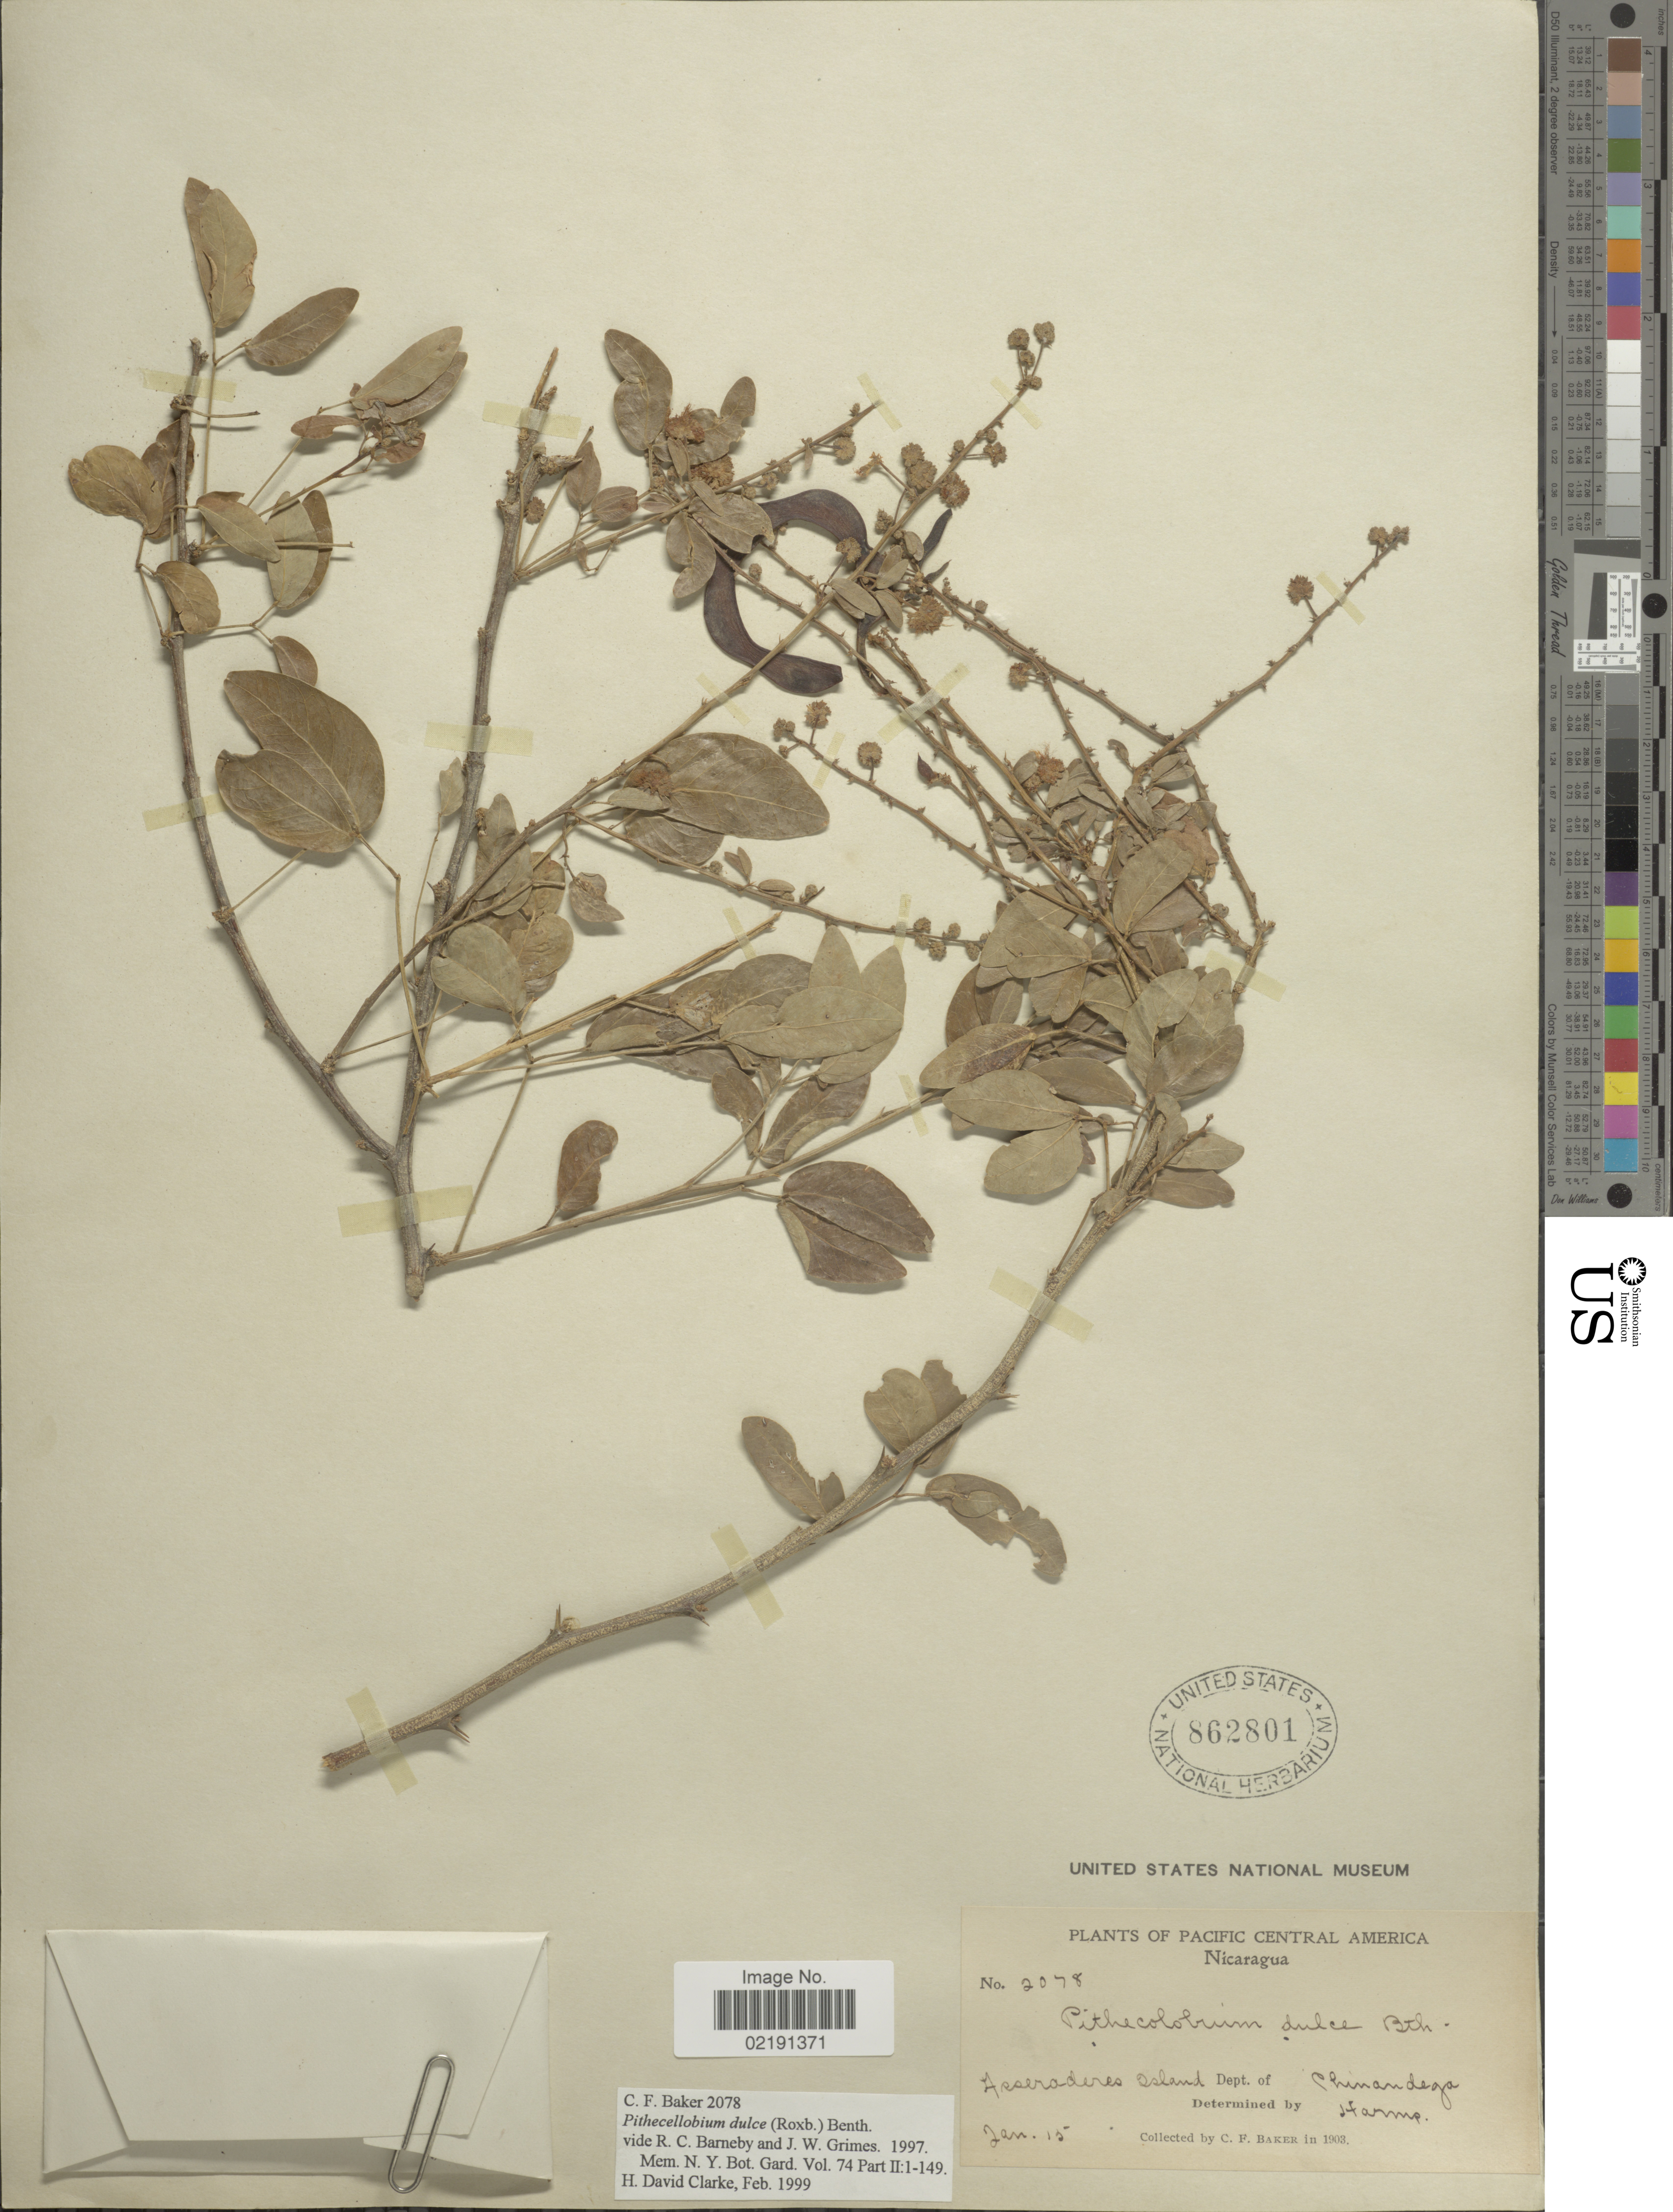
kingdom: Plantae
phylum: Tracheophyta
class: Magnoliopsida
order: Fabales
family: Fabaceae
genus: Pithecellobium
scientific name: Pithecellobium dulce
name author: (Roxb.) Benth.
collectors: C. F. Baker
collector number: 2078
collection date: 1903-01-15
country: Nicaragua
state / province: Chinandega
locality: Pacific Central America. Asseraderes Island. Dept. of Chinandega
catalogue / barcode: US 862801